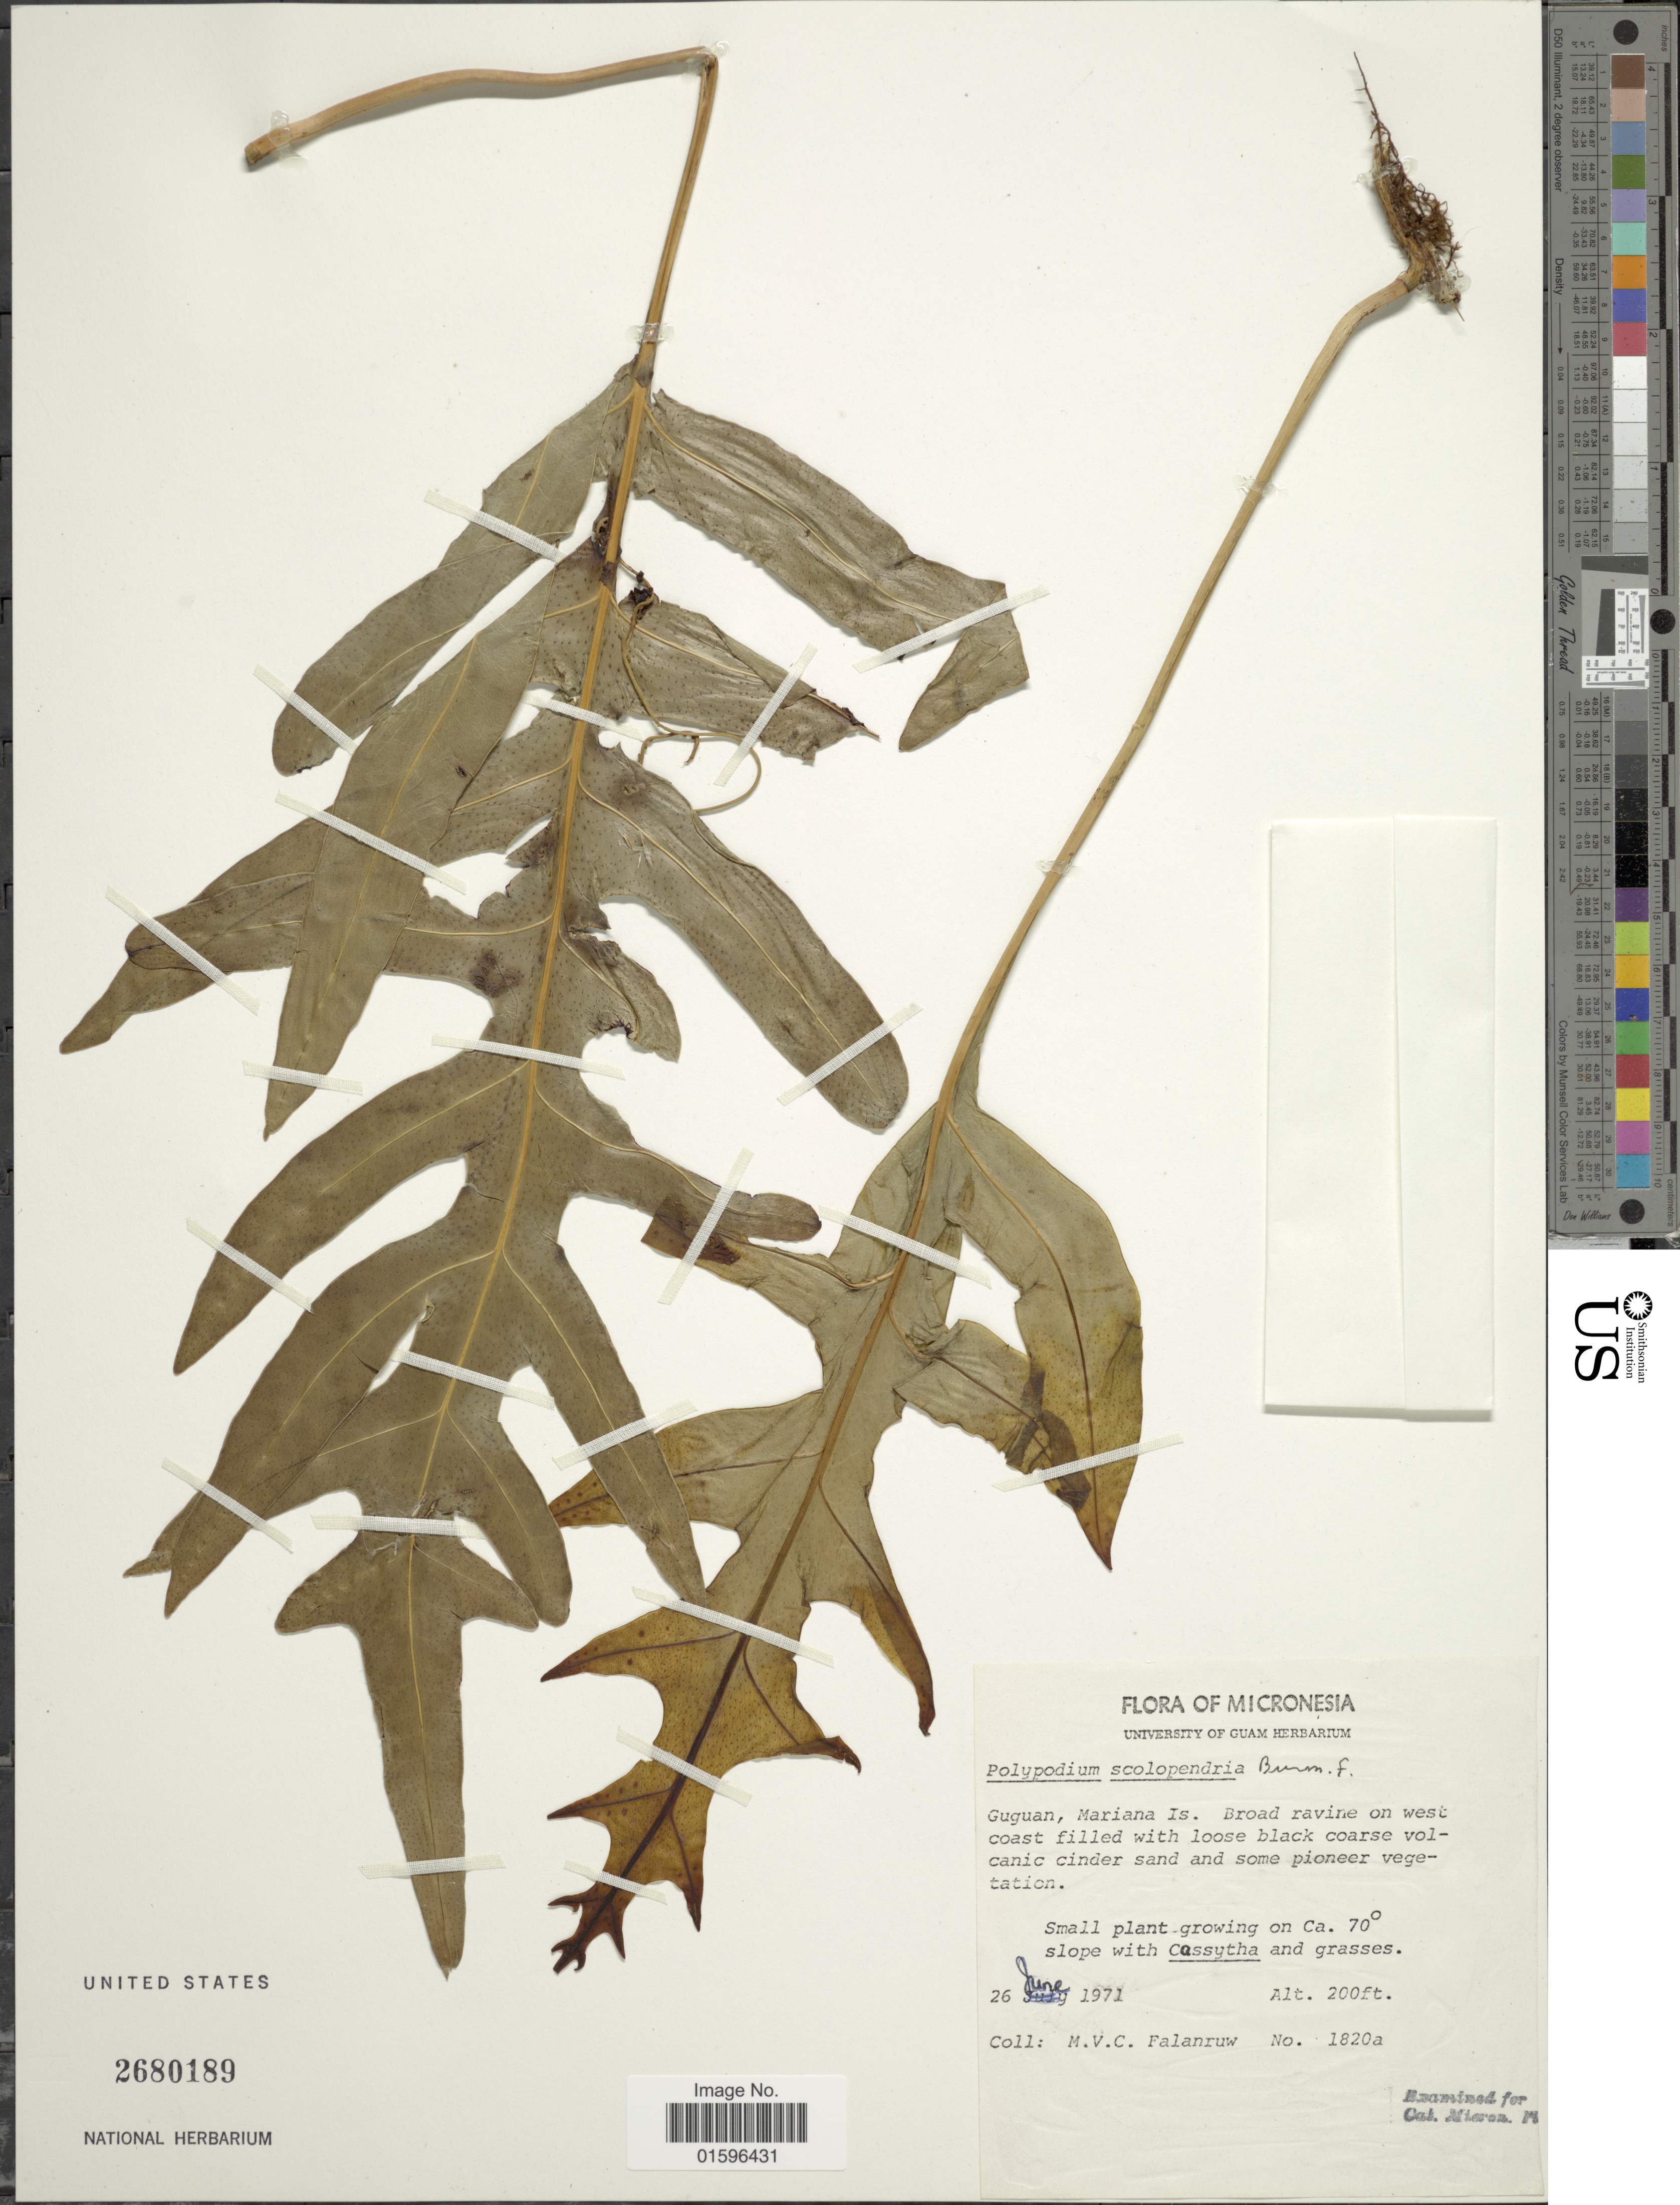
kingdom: Plantae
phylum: Tracheophyta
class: Polypodiopsida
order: Polypodiales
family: Polypodiaceae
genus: Polypodium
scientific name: Polypodium scolopendria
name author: Burm. f.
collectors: M. V. Falanruw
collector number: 1820a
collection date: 1971-06-26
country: Northern Mariana Islands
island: Guguan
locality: Guguan, Mariana Is.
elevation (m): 61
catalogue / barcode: US 2680189